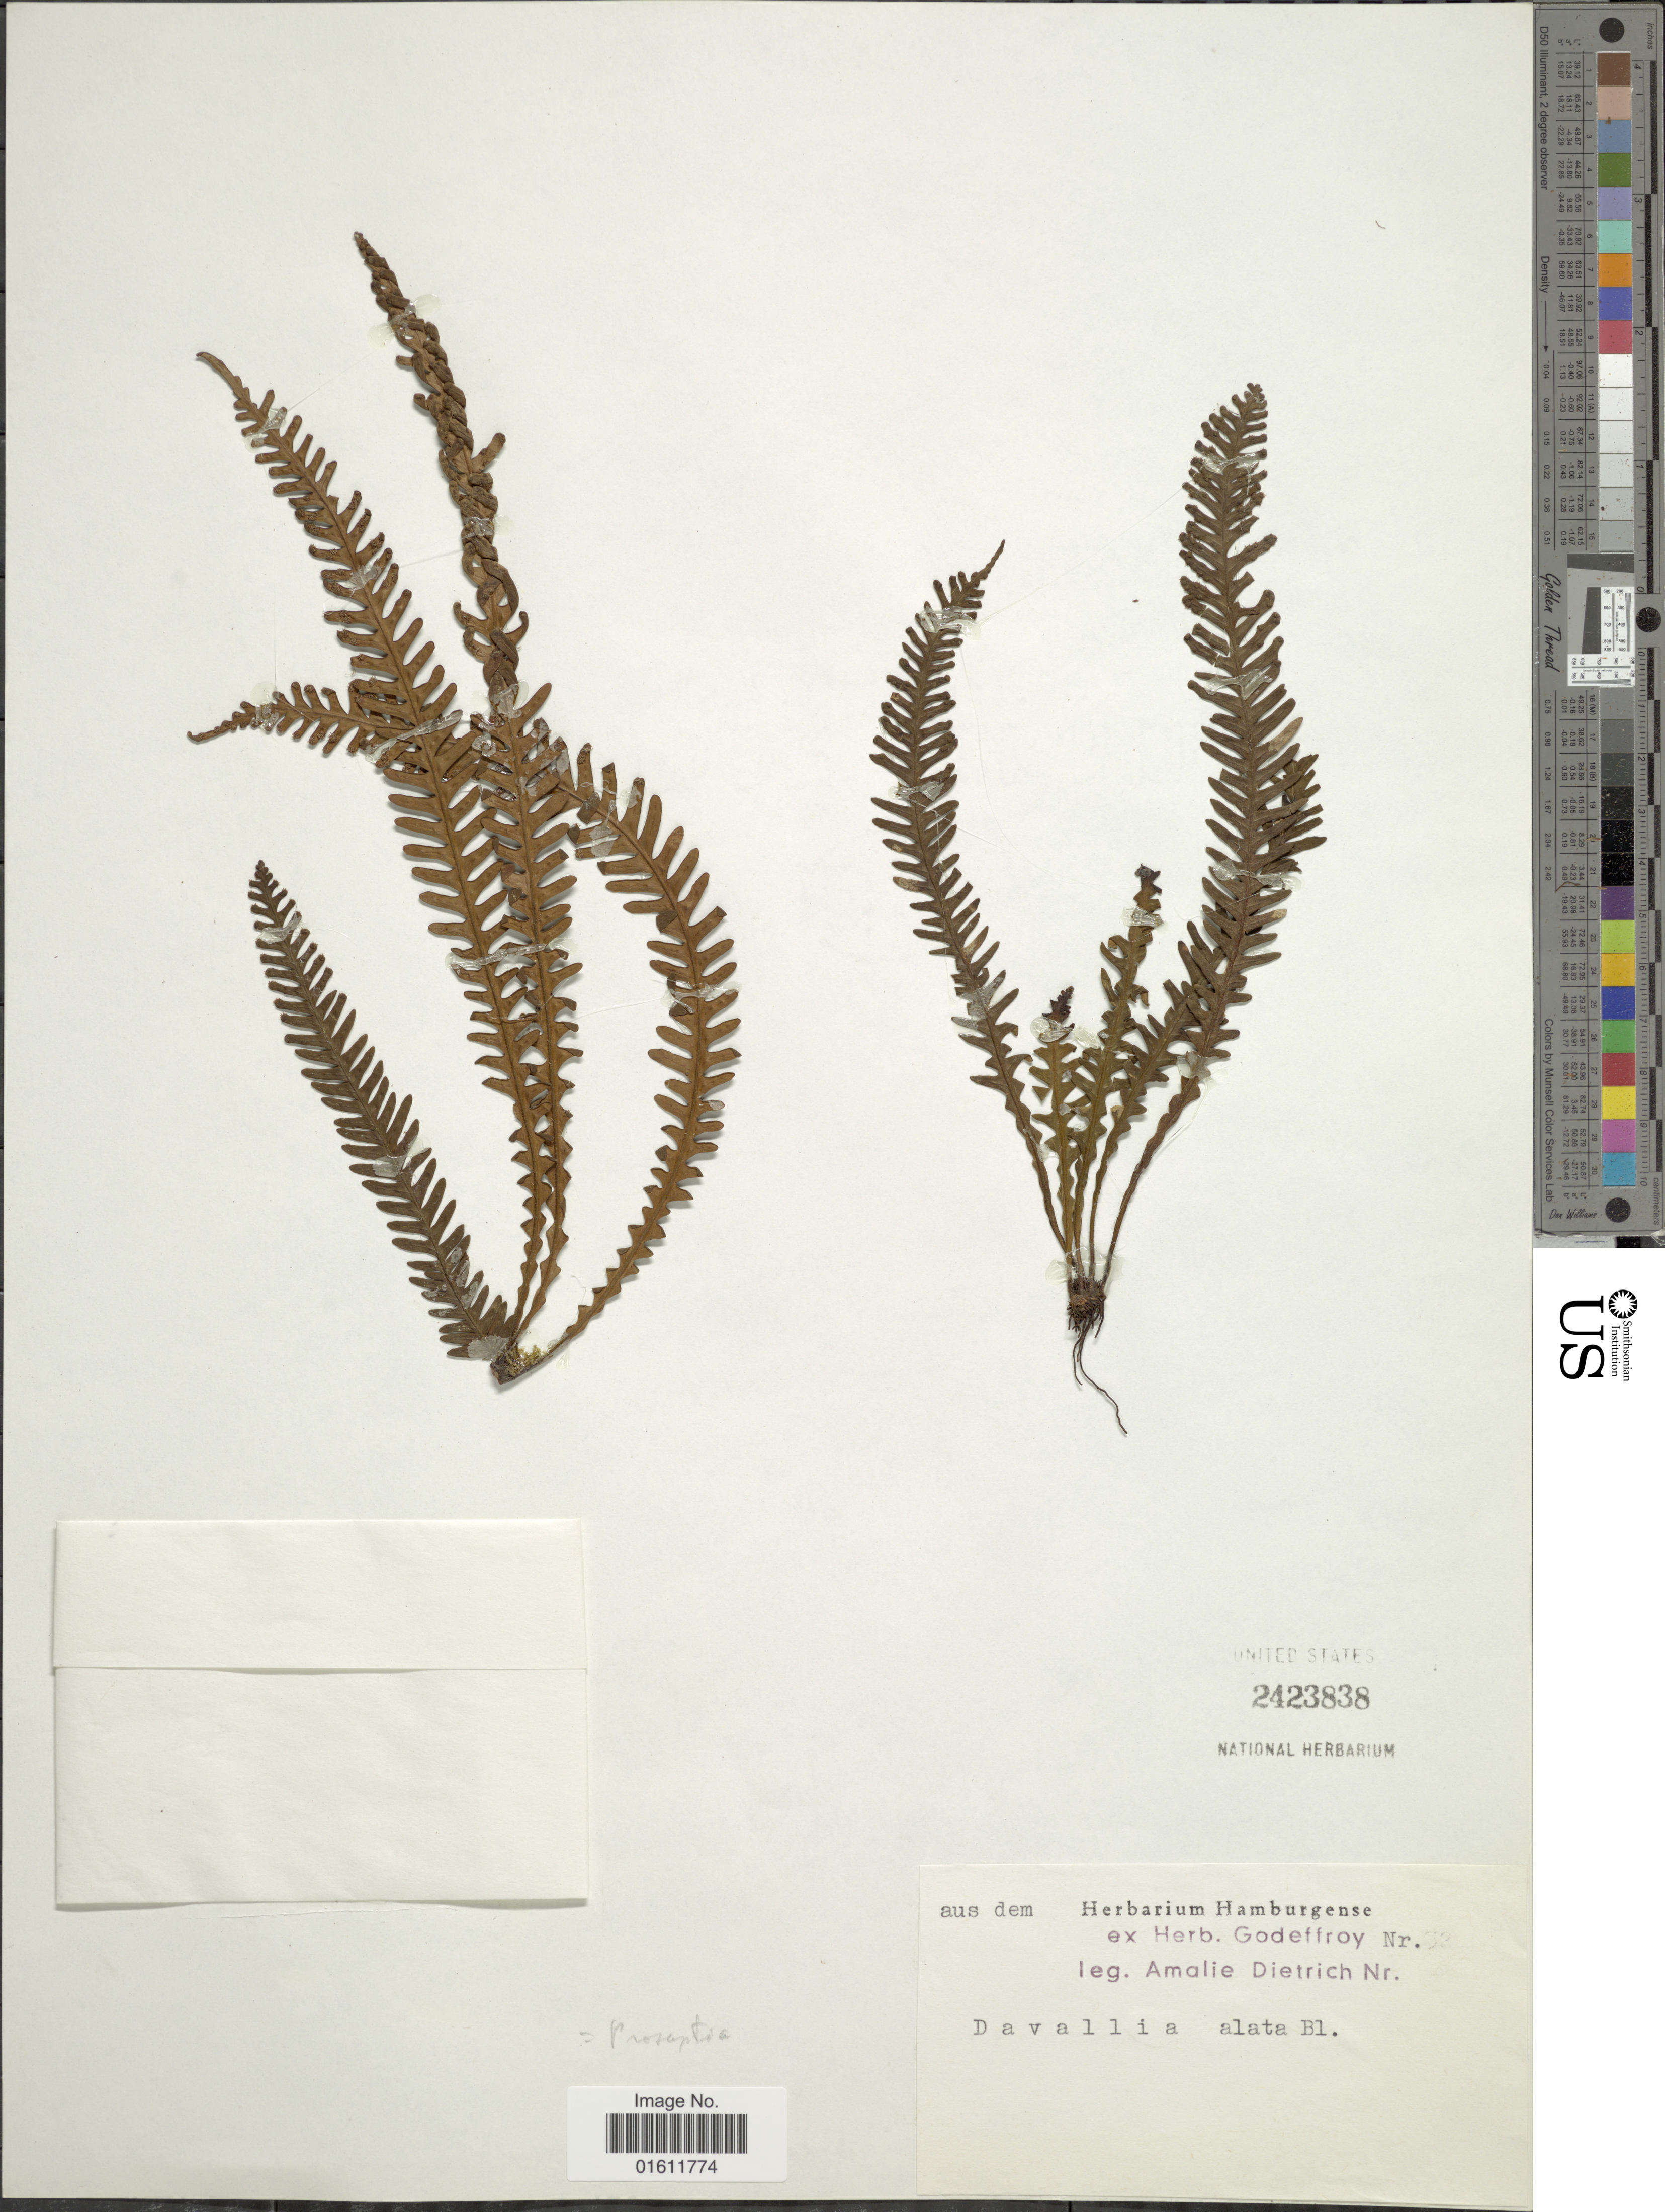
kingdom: Plantae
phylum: Tracheophyta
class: Polypodiopsida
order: Polypodiales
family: Polypodiaceae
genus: Prosaptia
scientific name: Prosaptia alata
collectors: A. Dietrich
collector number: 32*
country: Australia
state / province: Queensland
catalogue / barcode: US 2423838